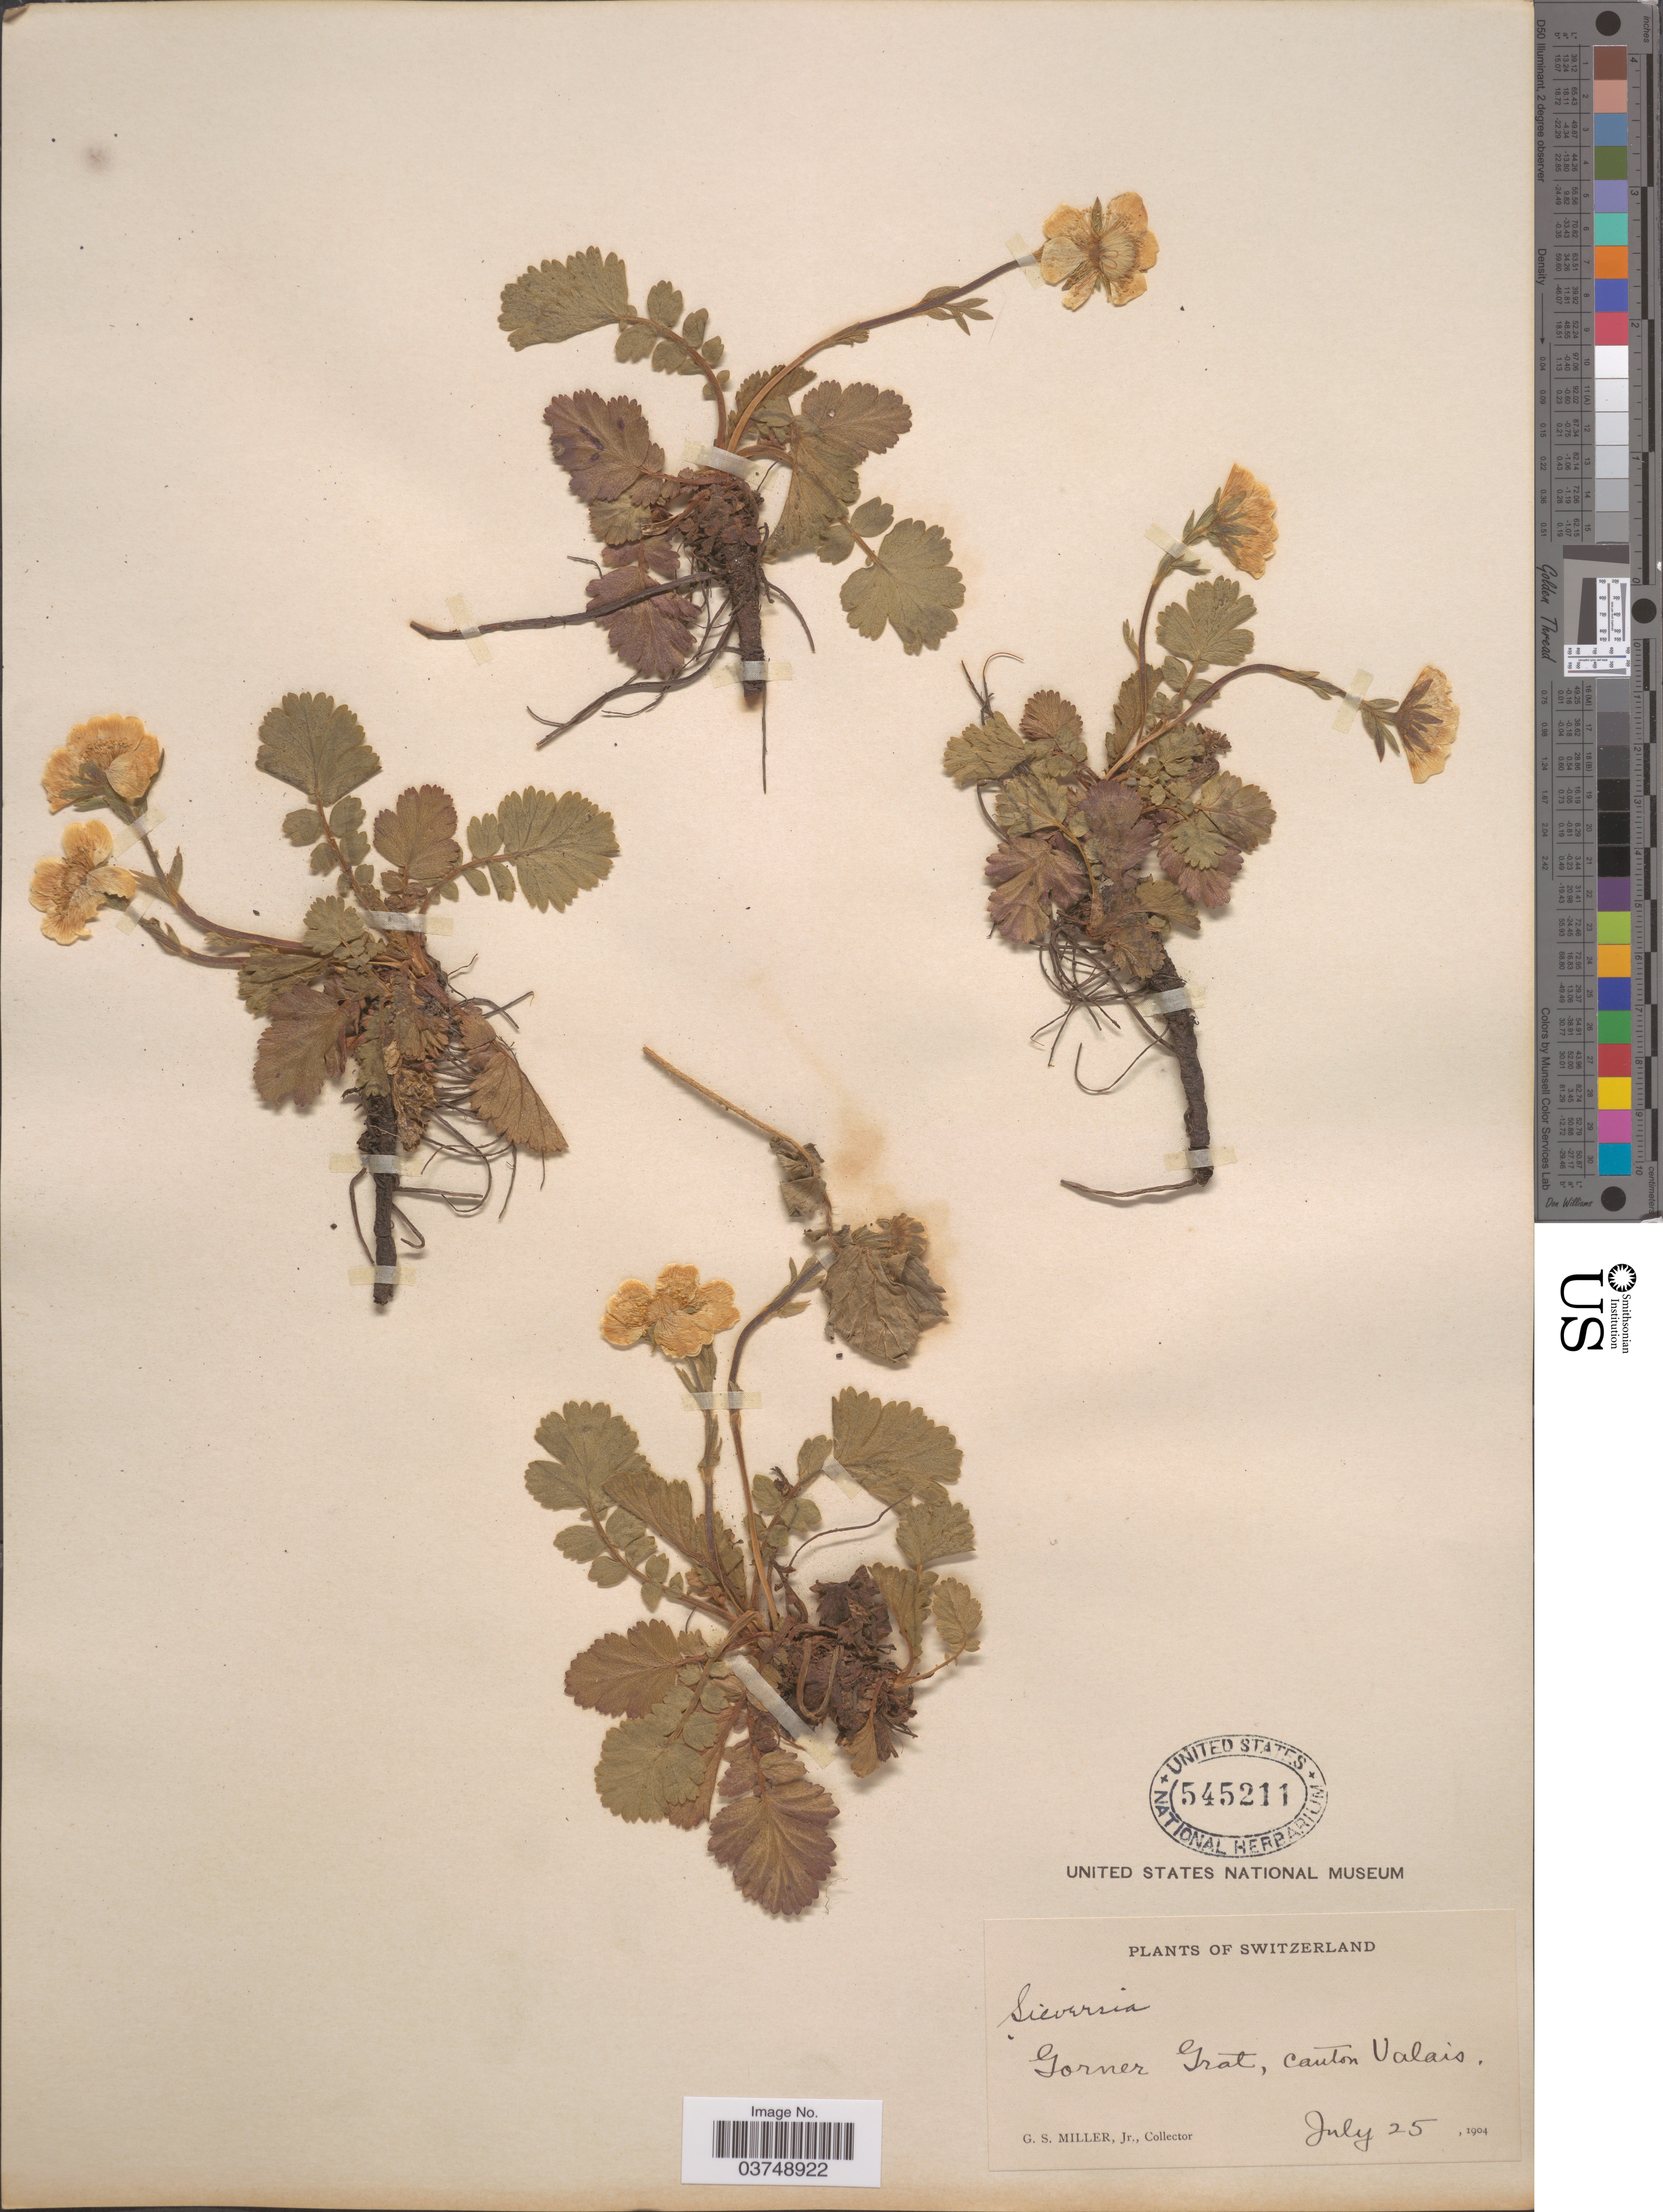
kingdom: Plantae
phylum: Tracheophyta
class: Magnoliopsida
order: Rosales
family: Rosaceae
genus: Geum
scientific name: Geum reptans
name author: L.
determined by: Strong, Mark T., (BOT), Smithsonian Institution - National Museum of Natural History (UNITED STATES)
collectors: G. S. Miller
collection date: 1904-07-25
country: Switzerland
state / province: Valais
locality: Gorner Grat, Canton Valais.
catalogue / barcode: US 545211